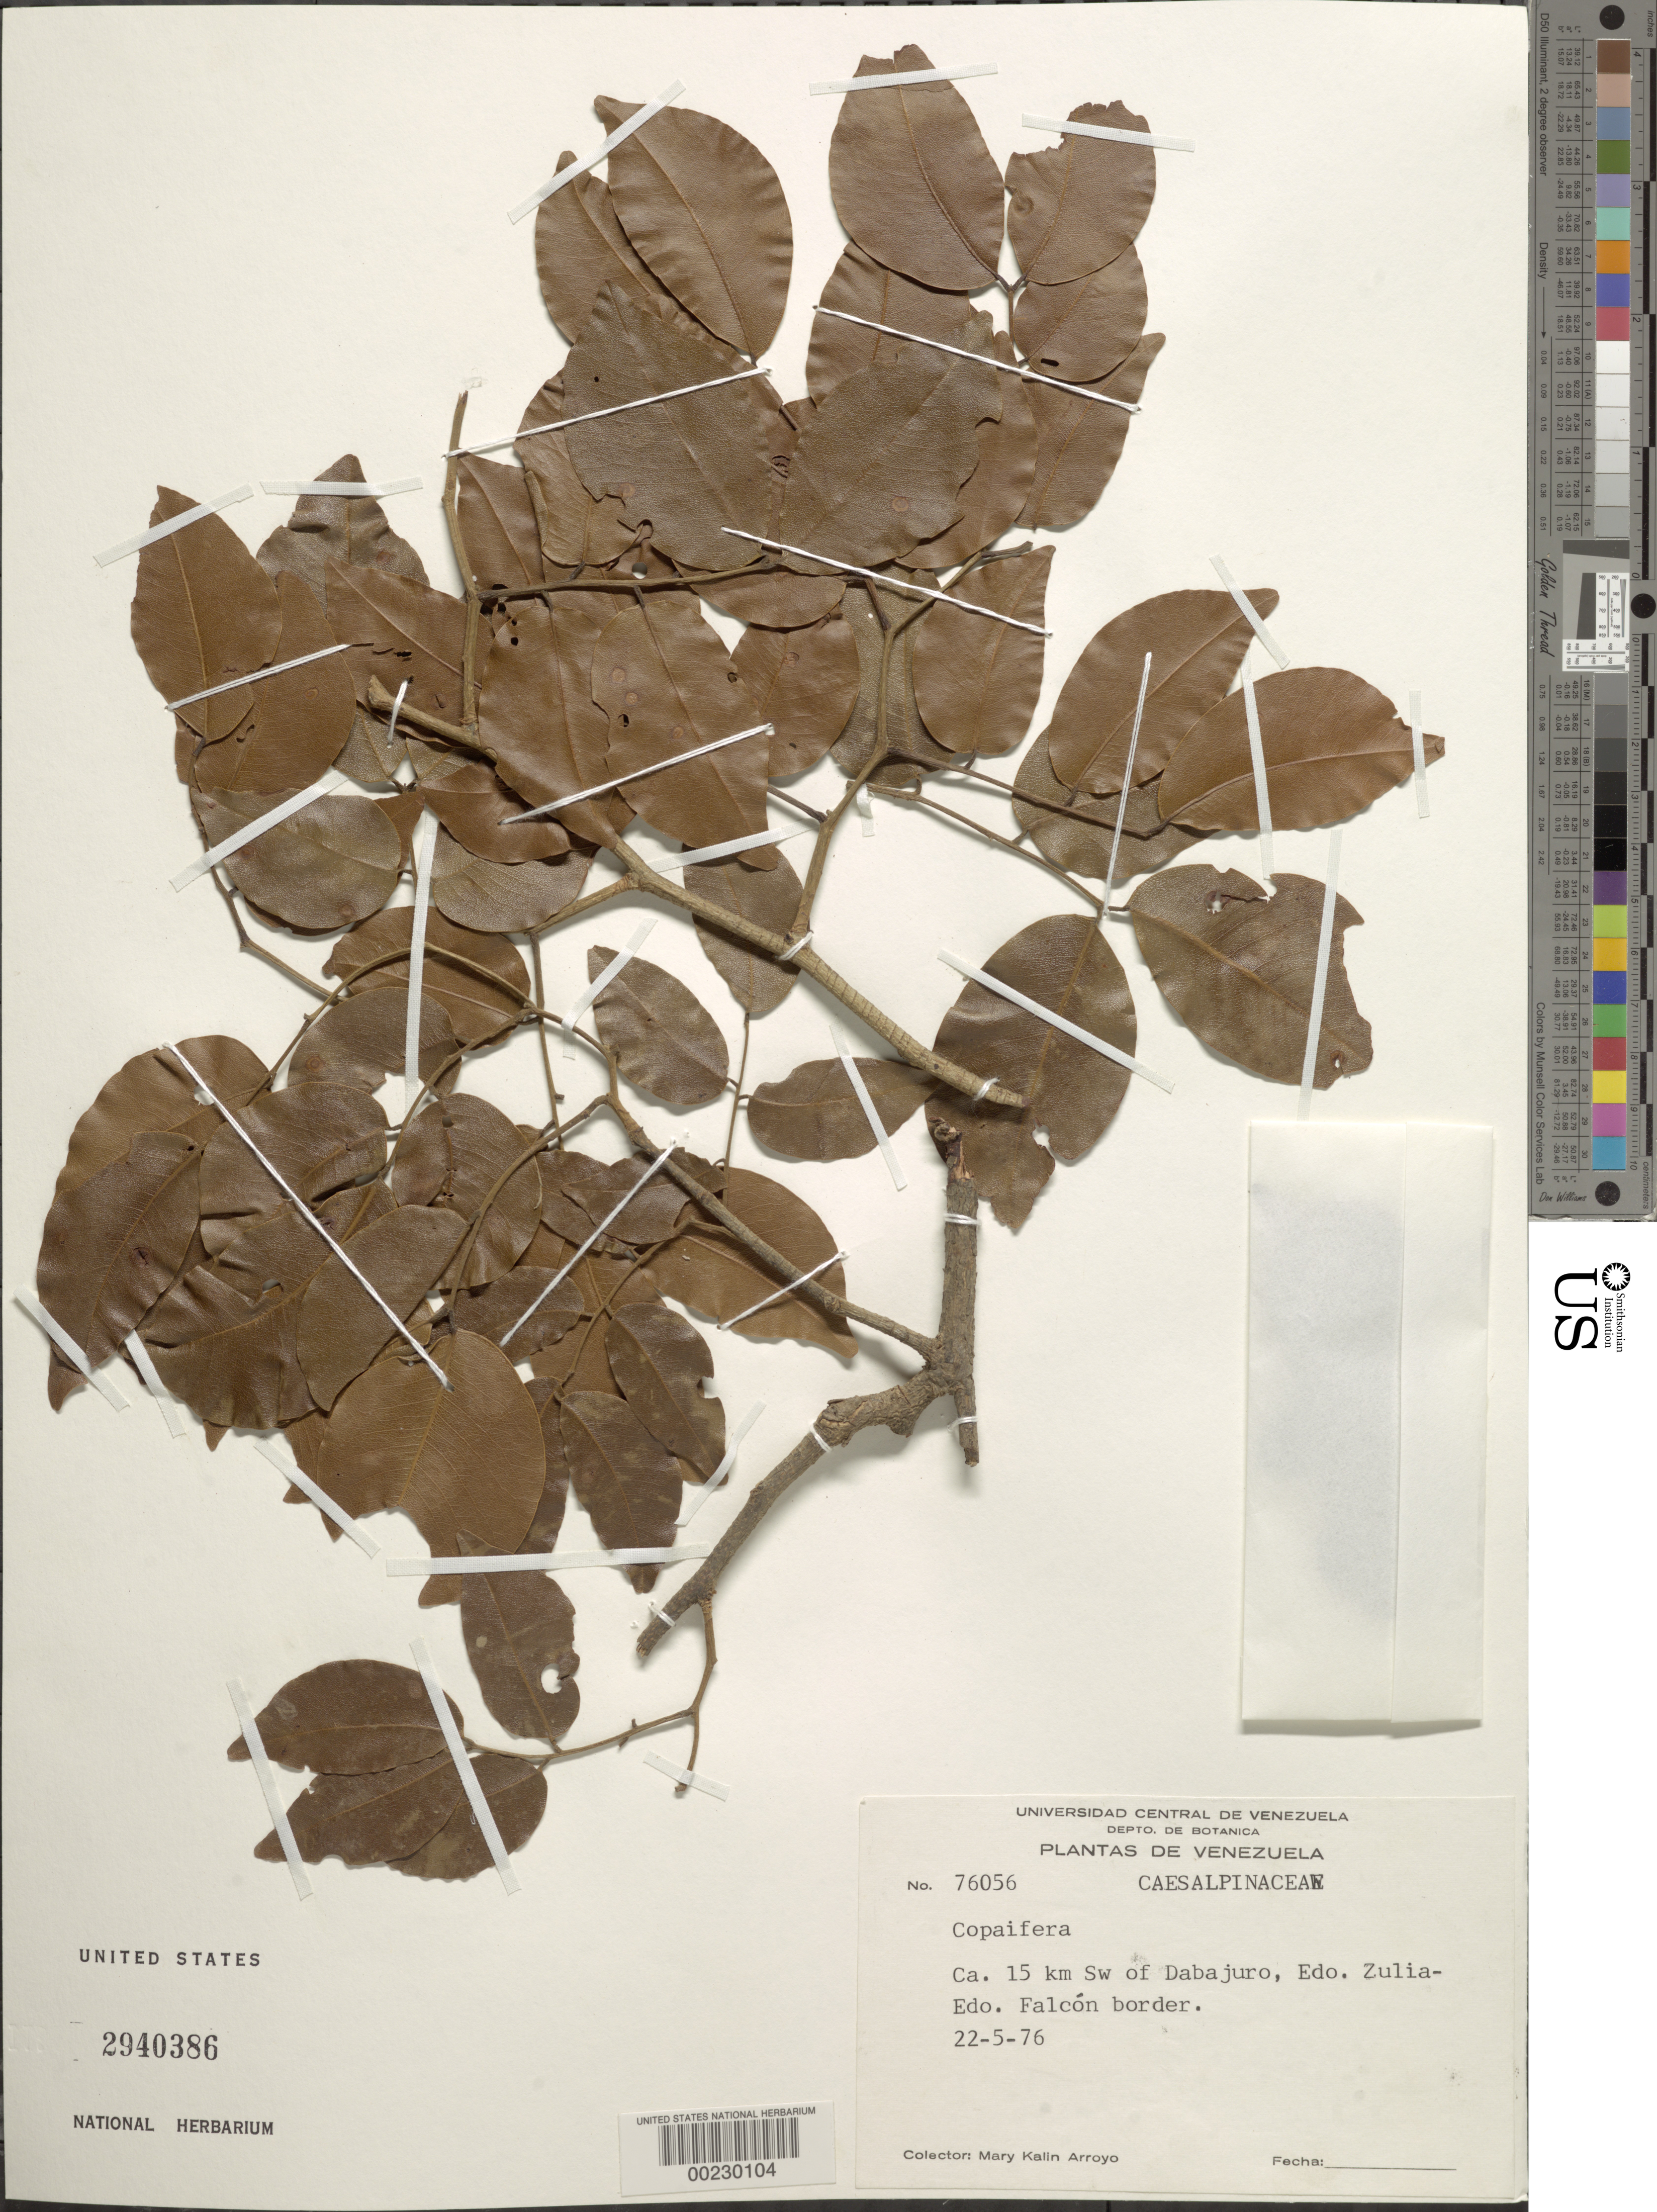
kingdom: Plantae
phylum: Tracheophyta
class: Magnoliopsida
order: Fabales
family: Fabaceae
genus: Copaifera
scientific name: Copaifera sp.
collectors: M. Arroyo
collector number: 76056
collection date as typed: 22 May 1976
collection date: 1976-05-22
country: Venezuela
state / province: Falcón / Zulia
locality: Ca 15 km sw of dabajuro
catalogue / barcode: US 2940386